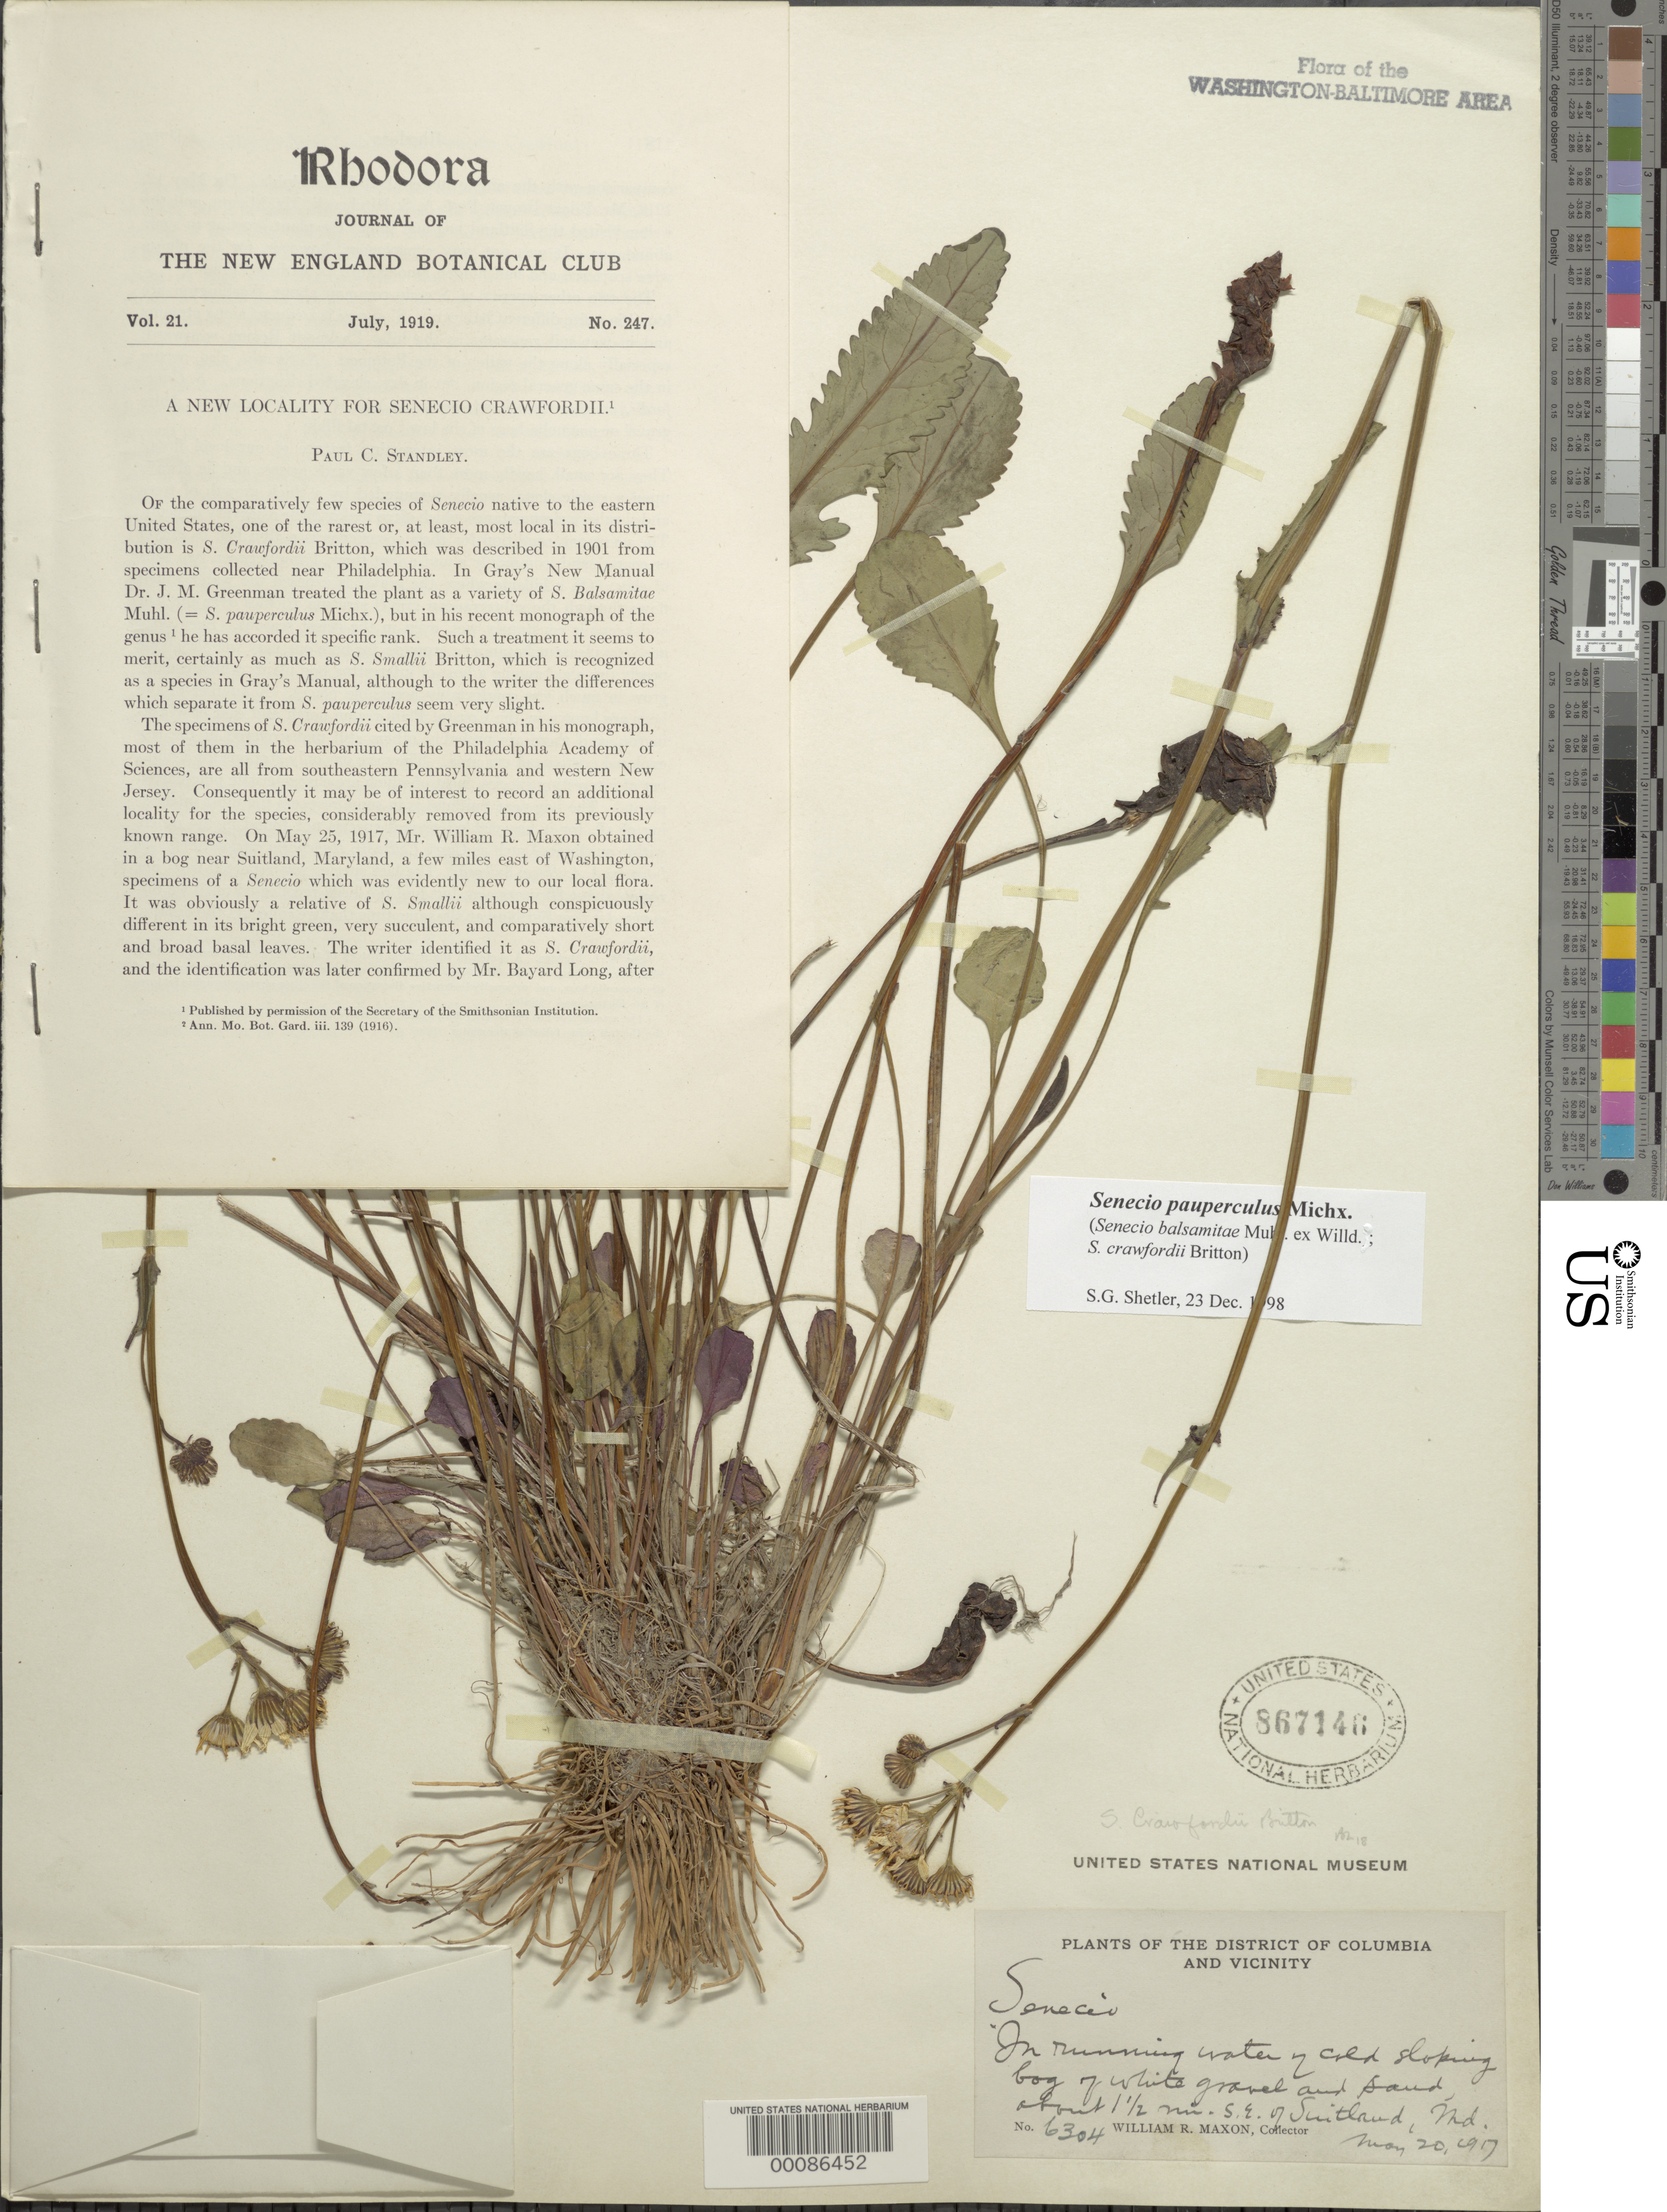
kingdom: Plantae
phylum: Tracheophyta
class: Magnoliopsida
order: Asterales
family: Asteraceae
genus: Packera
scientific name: Packera paupercula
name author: (Michx.) Á. Löve & D. Löve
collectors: W. R. Maxon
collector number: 6304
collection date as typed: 20 May 1917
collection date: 1917-05-20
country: United States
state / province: Maryland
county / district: Prince George's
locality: SE of Suitland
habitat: Bog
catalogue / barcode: US 867146